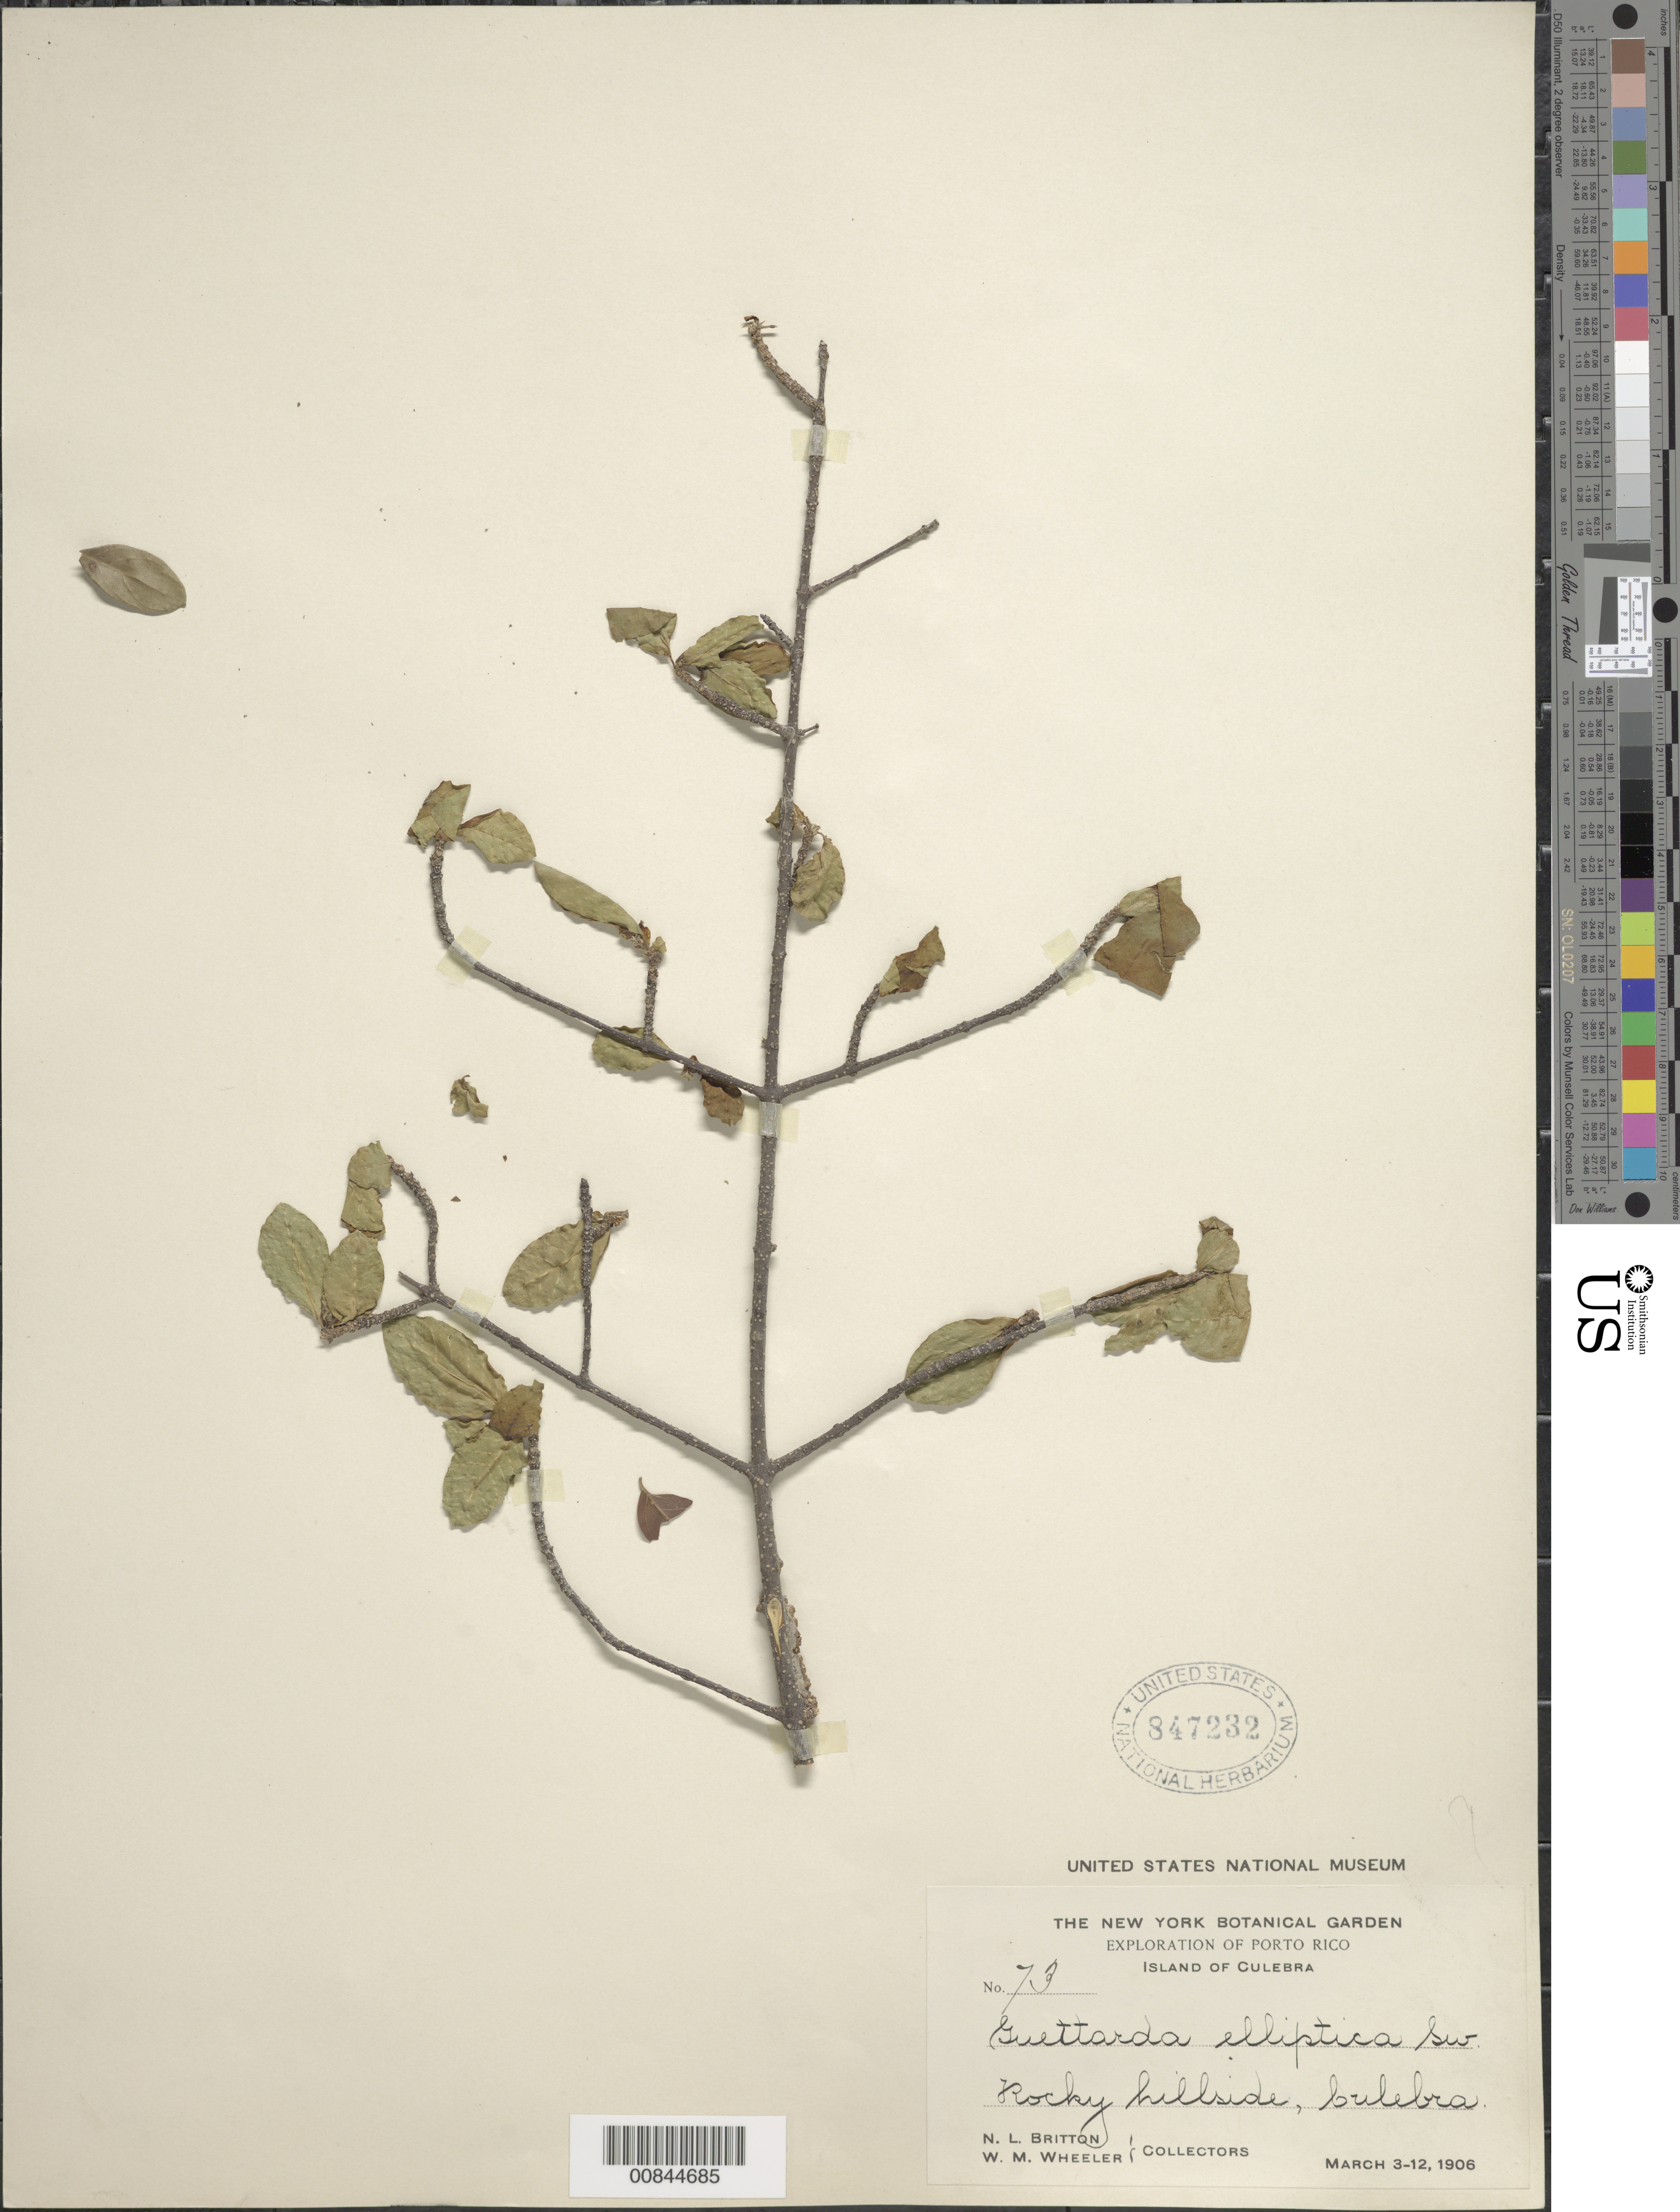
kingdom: Plantae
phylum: Tracheophyta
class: Magnoliopsida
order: Gentianales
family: Rubiaceae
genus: Guettarda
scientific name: Guettarda elliptica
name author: Sw.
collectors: N. Britton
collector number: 73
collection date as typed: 03 Mar 1906 to 12 Mar 1906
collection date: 1906-03-03/1906-03-12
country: Puerto Rico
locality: Culebra Island. Culebra.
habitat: Rocky hillside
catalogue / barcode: US 847232